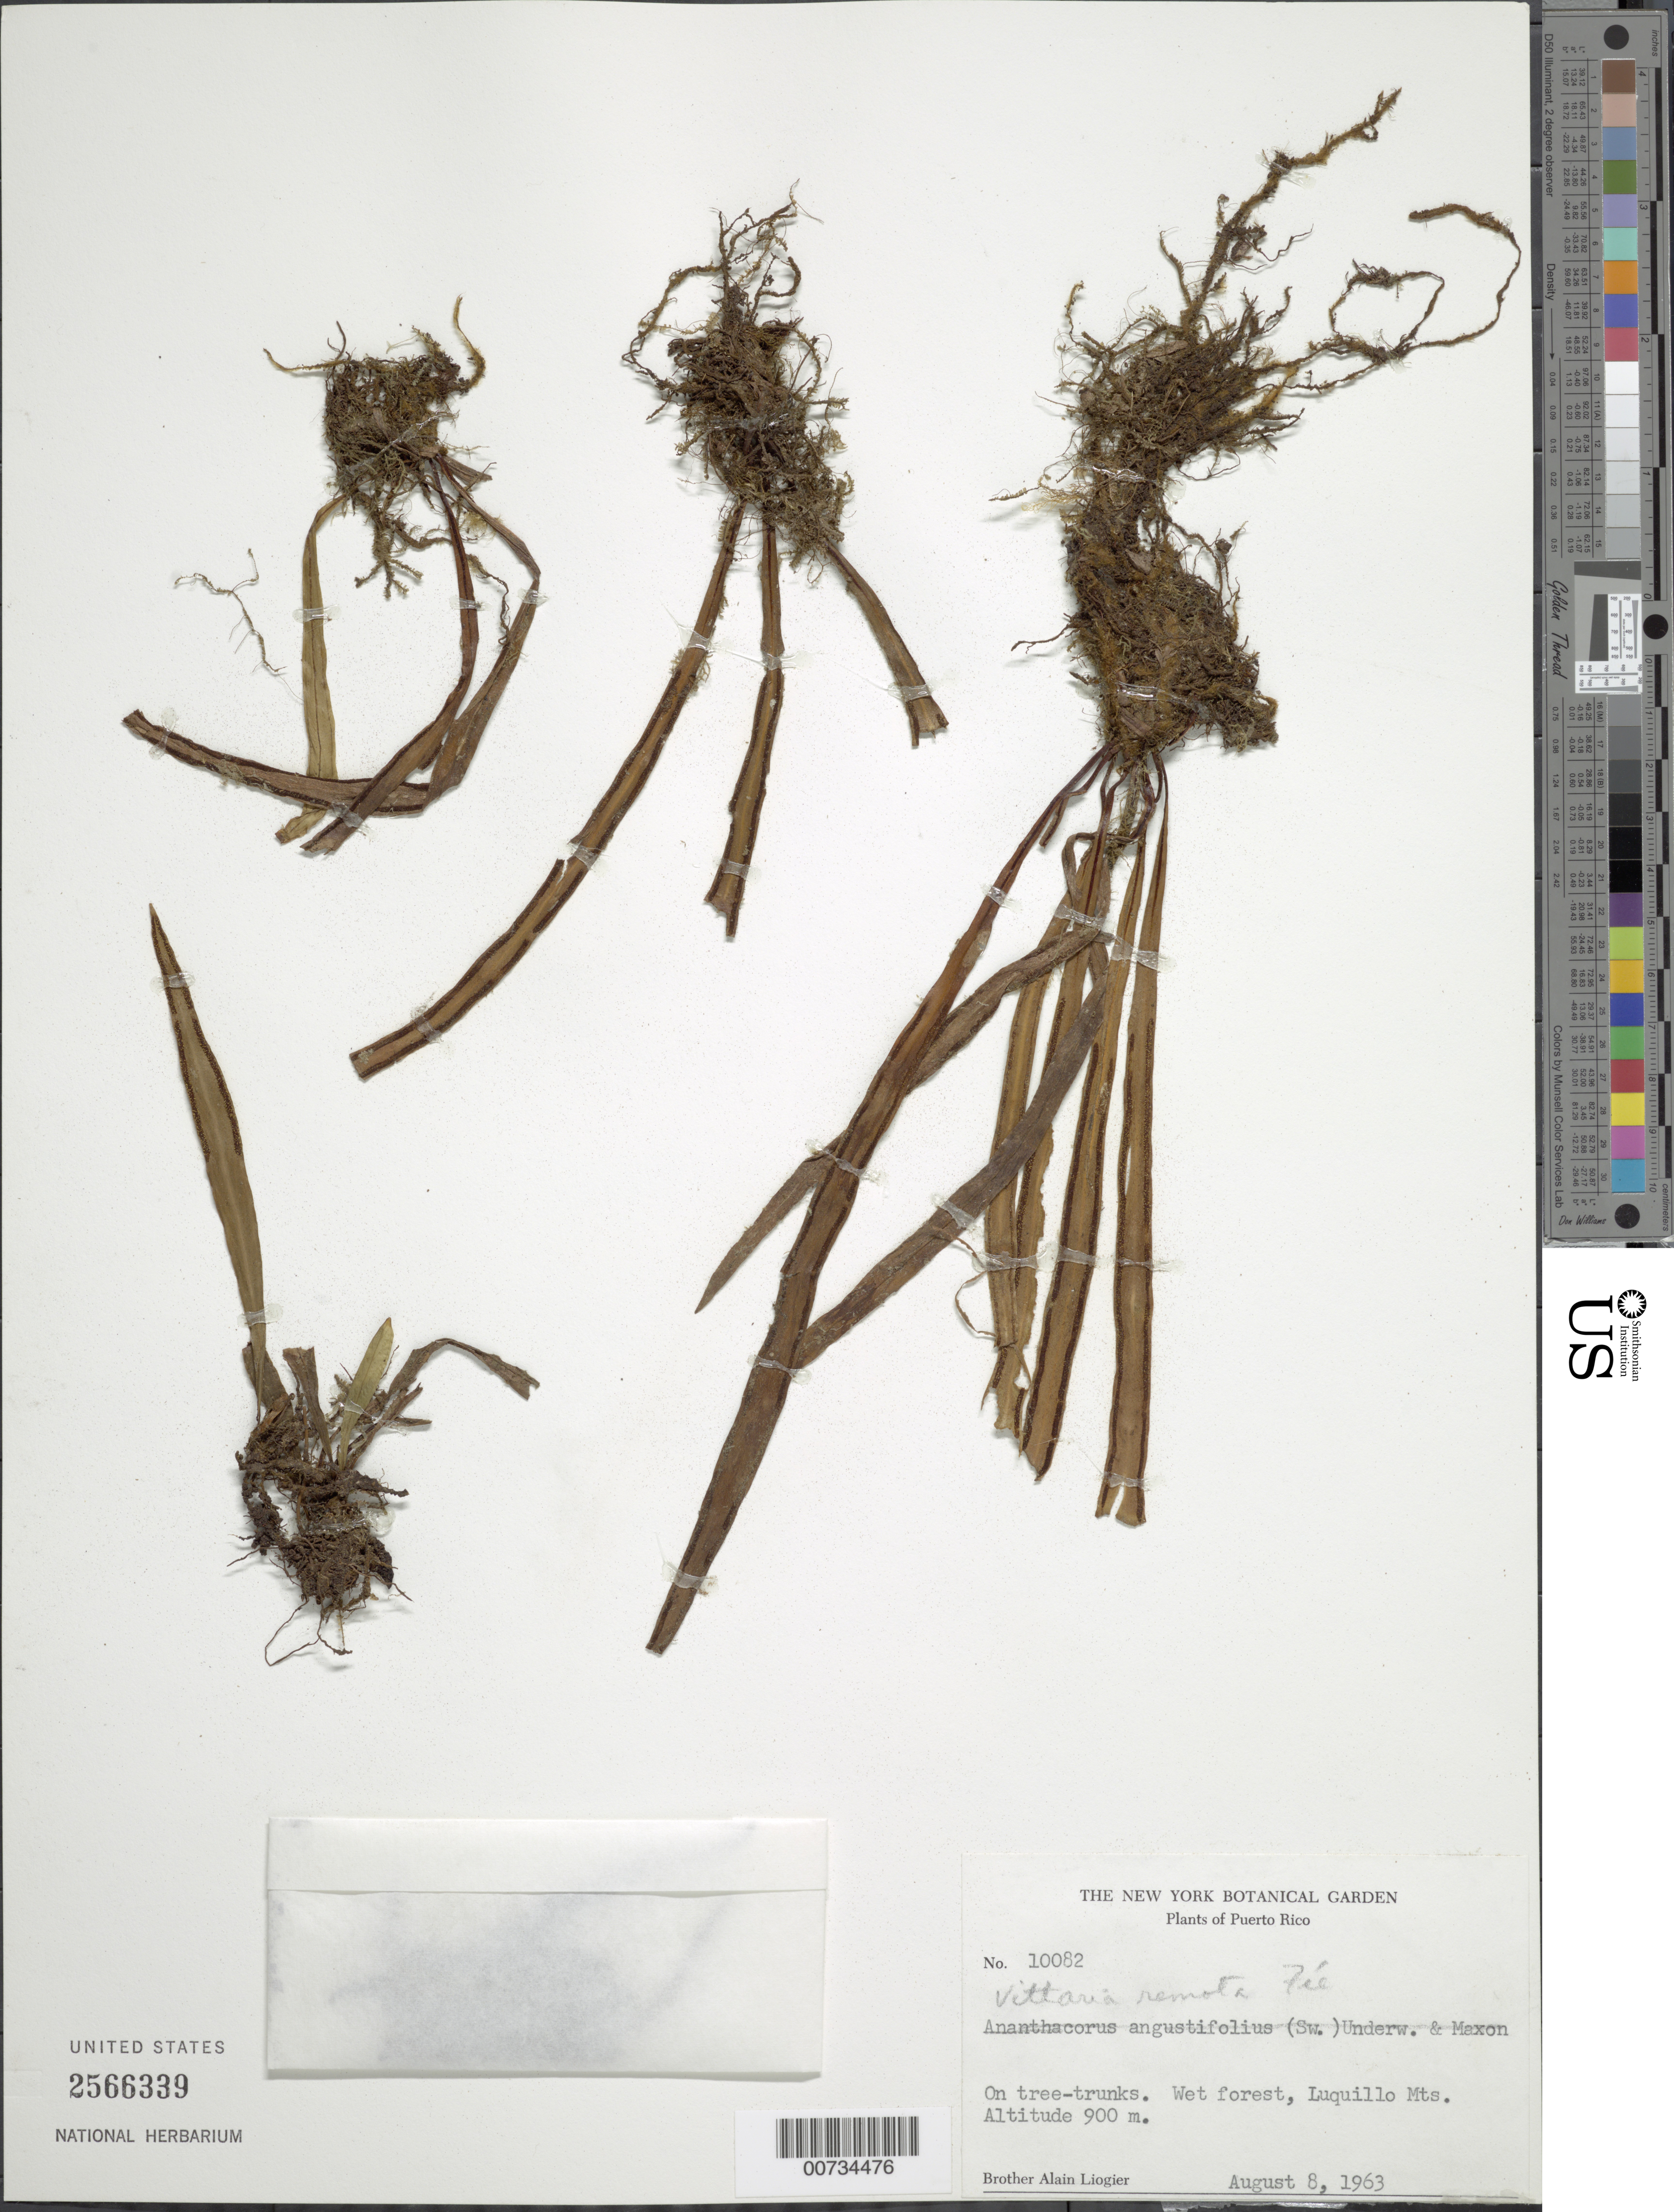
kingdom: Plantae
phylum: Tracheophyta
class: Polypodiopsida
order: Polypodiales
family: Pteridaceae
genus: Radiovittaria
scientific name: Radiovittaria remota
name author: (Fée) E.H. Crane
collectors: A. H. Liogier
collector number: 10082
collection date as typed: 08 Aug 1963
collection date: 1963-08-08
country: Puerto Rico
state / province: Luquillo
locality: Luquillo Mts.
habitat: Wet forest, on tree trunks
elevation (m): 900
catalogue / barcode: US 2566339